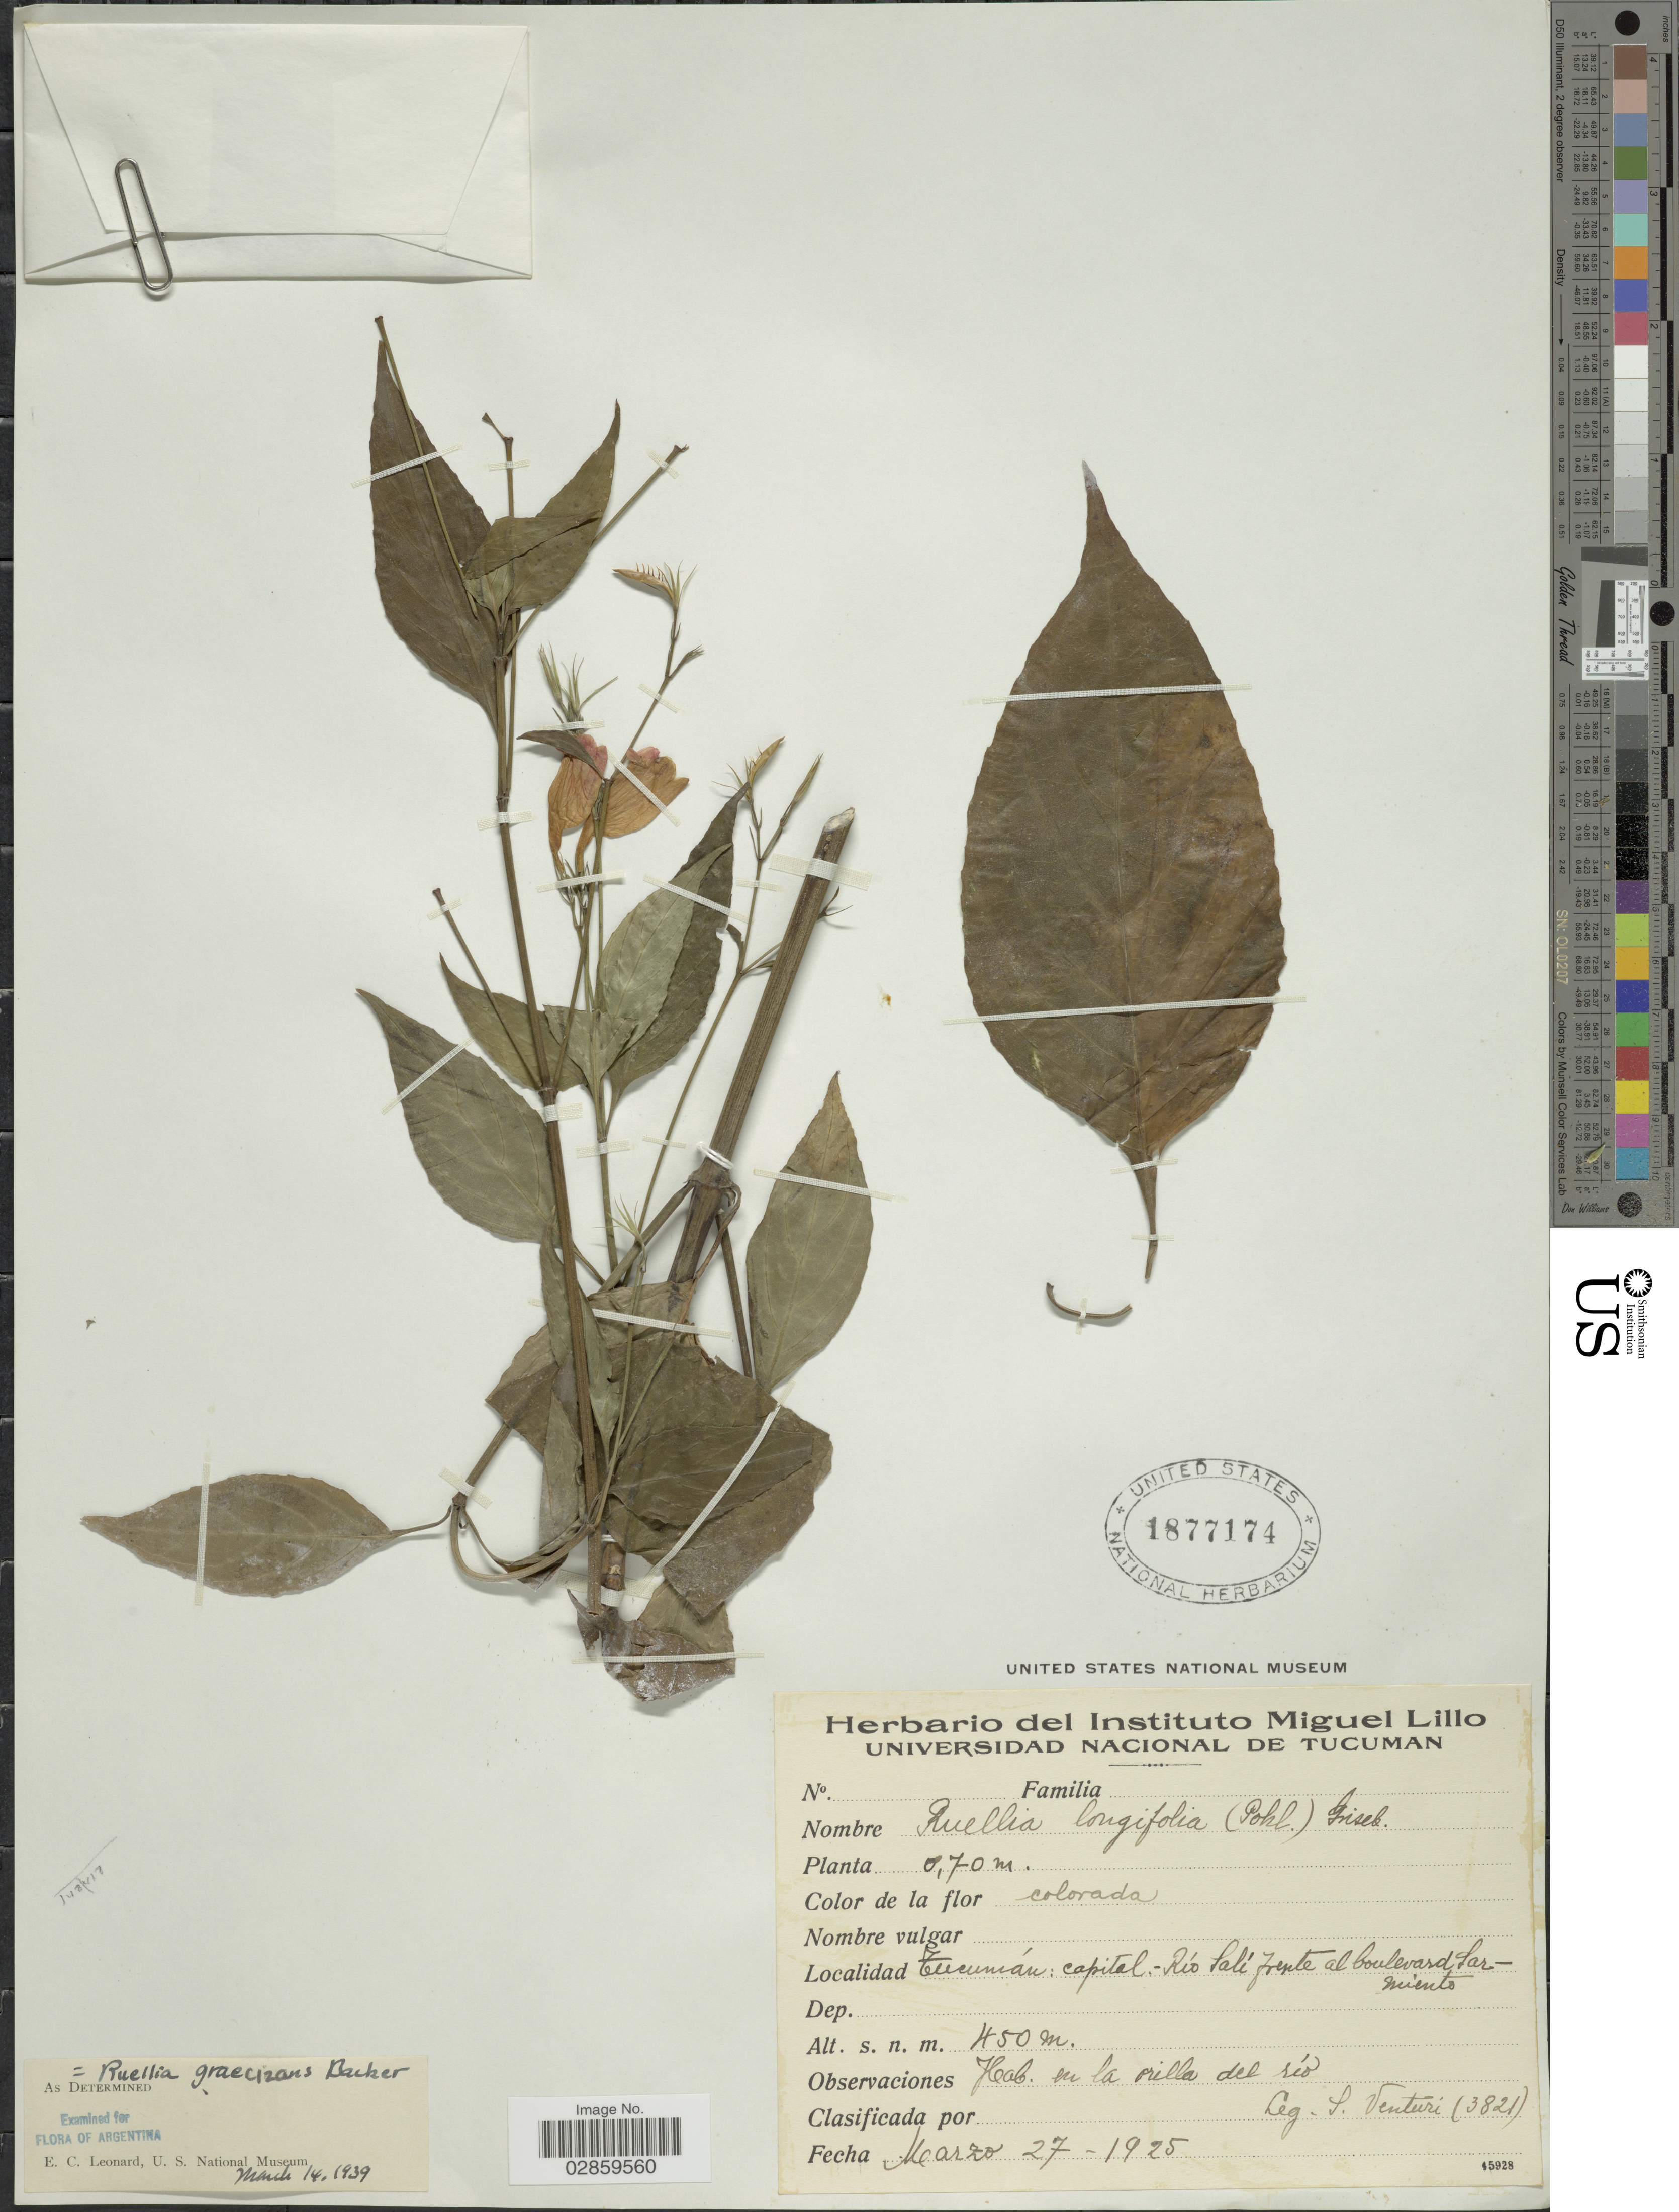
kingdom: Plantae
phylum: Tracheophyta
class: Magnoliopsida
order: Lamiales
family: Acanthaceae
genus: Ruellia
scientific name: Ruellia brevifolia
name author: (Pohl) C. Ezcurra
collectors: S. Venturi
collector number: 3821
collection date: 1925-03-27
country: Argentina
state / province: Tucuman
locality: Capital.- Río Salí frente al boulevard Sarmiento.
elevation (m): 450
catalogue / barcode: US 1877174